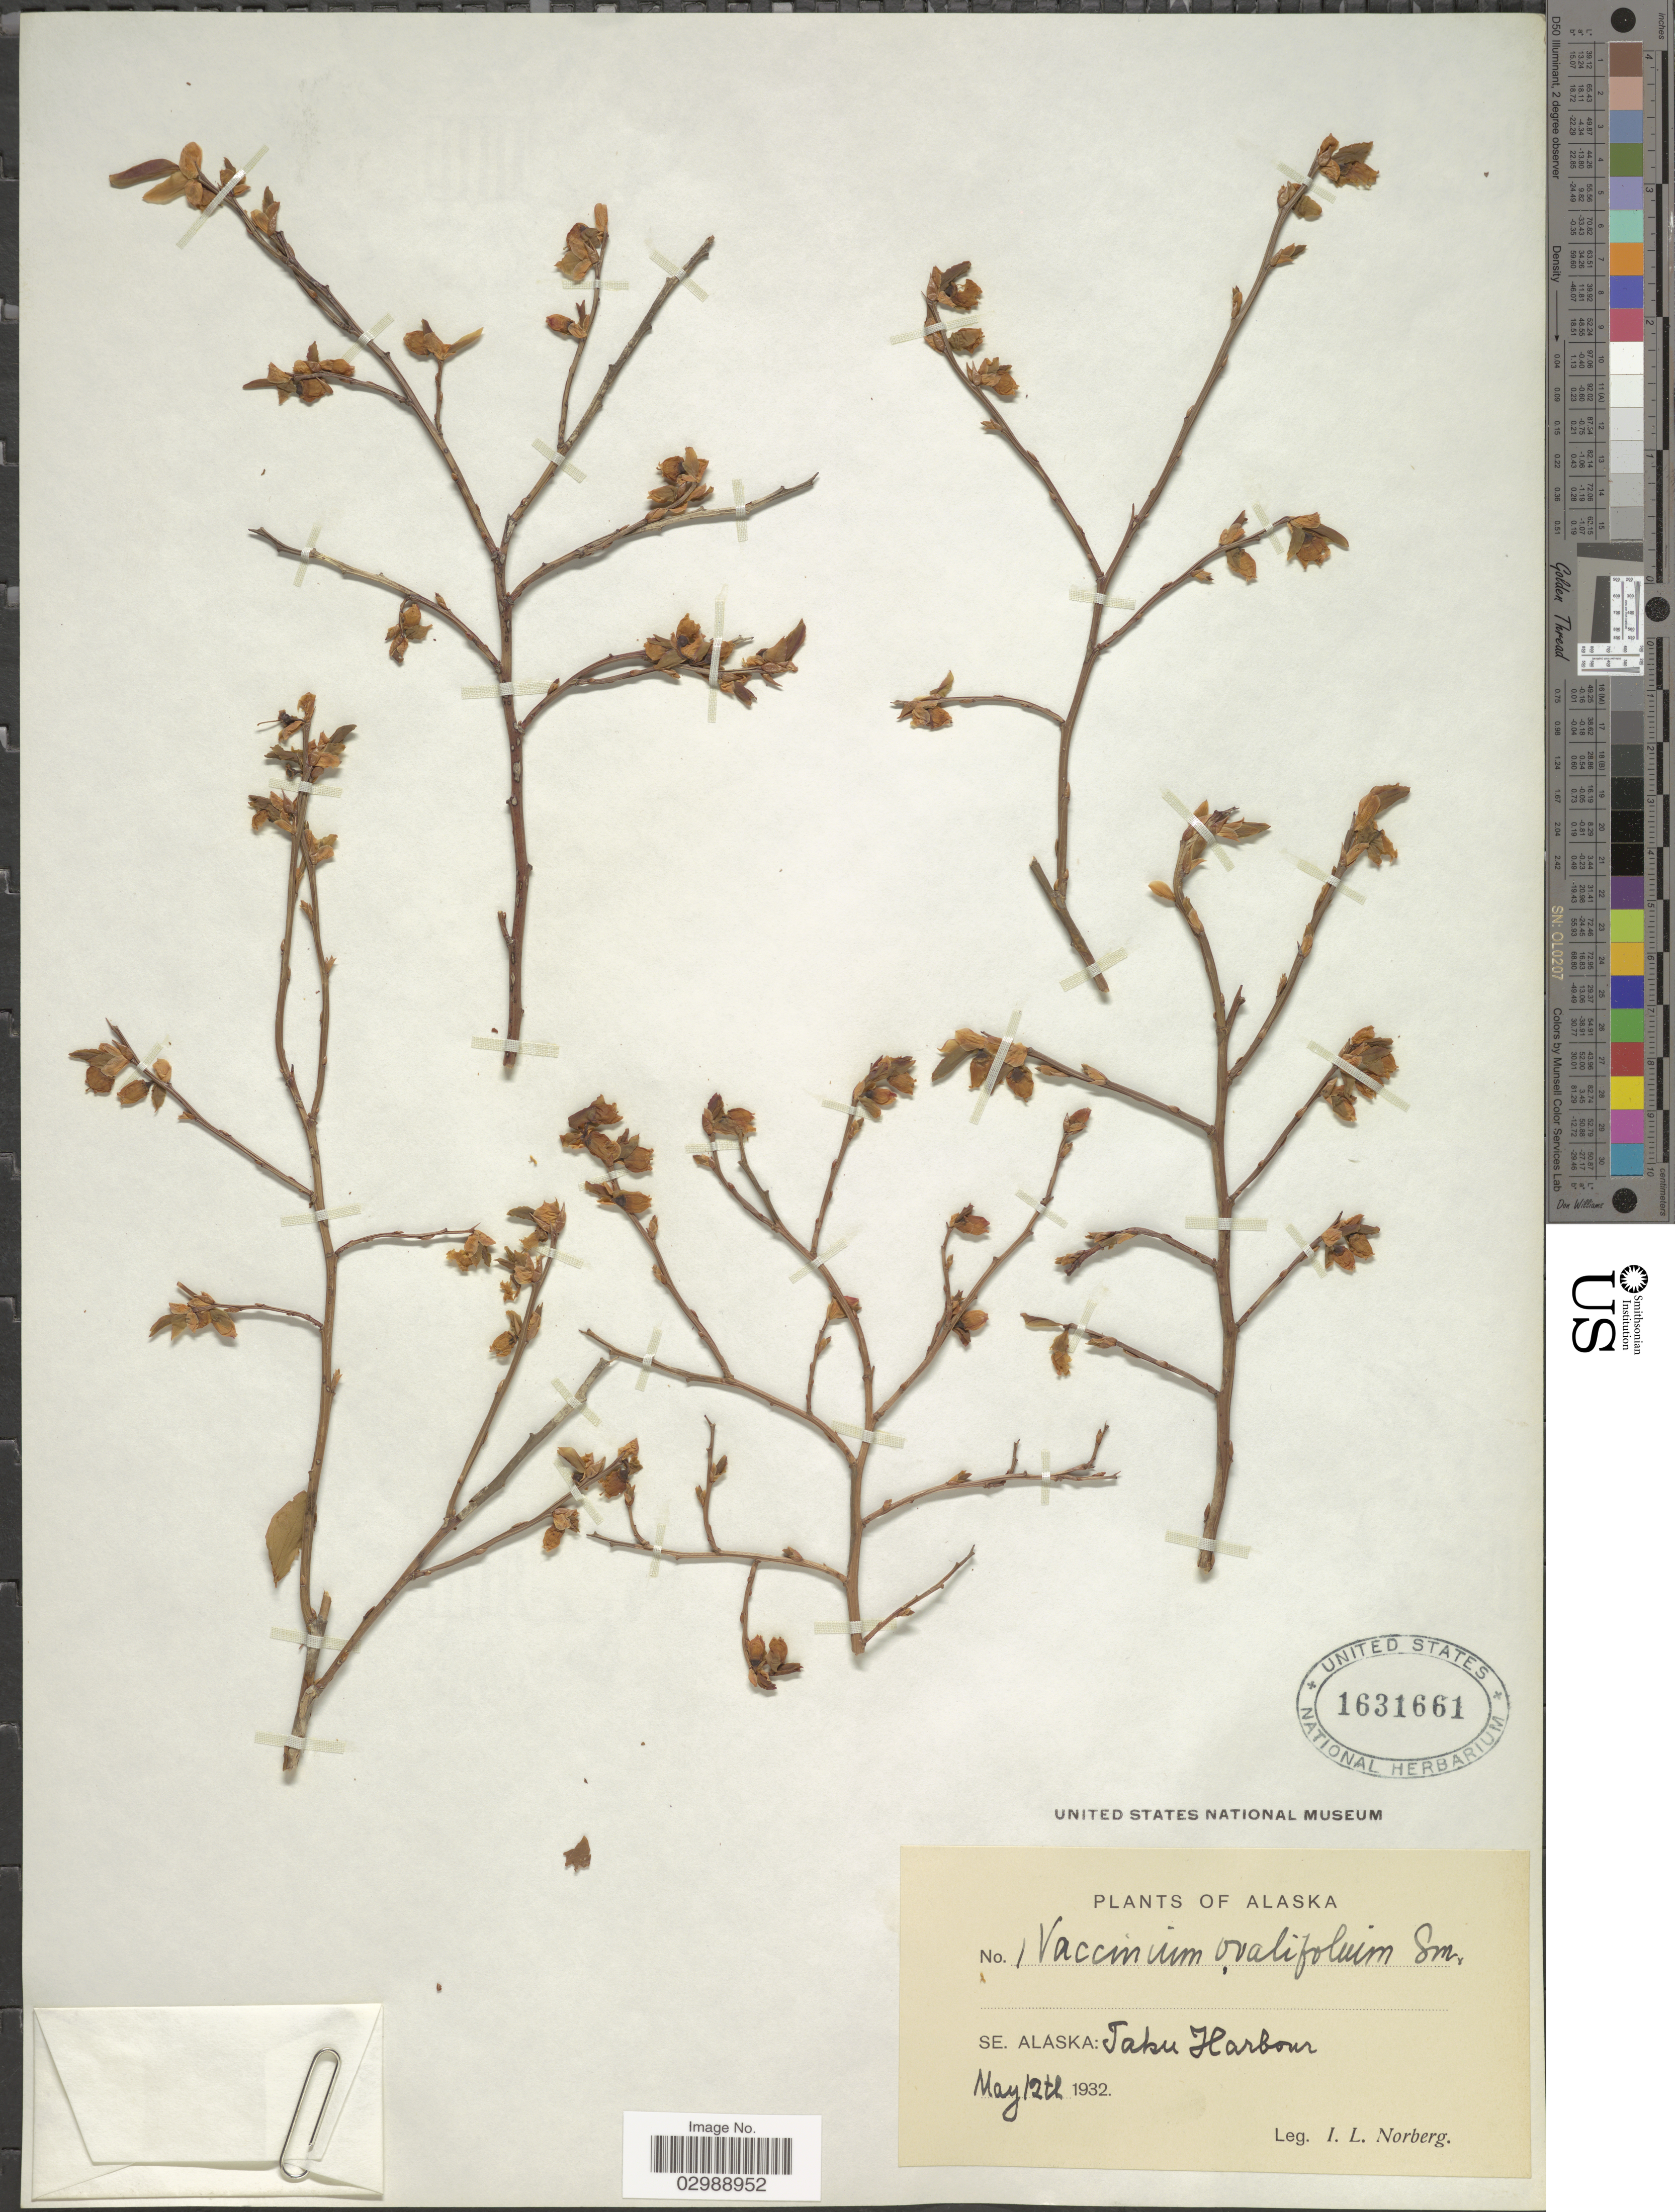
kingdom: Plantae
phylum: Tracheophyta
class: Magnoliopsida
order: Ericales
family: Ericaceae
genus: Vaccinium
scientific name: Vaccinium ovalifolium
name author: Sm.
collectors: I. Norberg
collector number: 1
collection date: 1932-05-12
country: United States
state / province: Alaska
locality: SE. Alaska: Taku Harbour.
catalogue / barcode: US 1631661